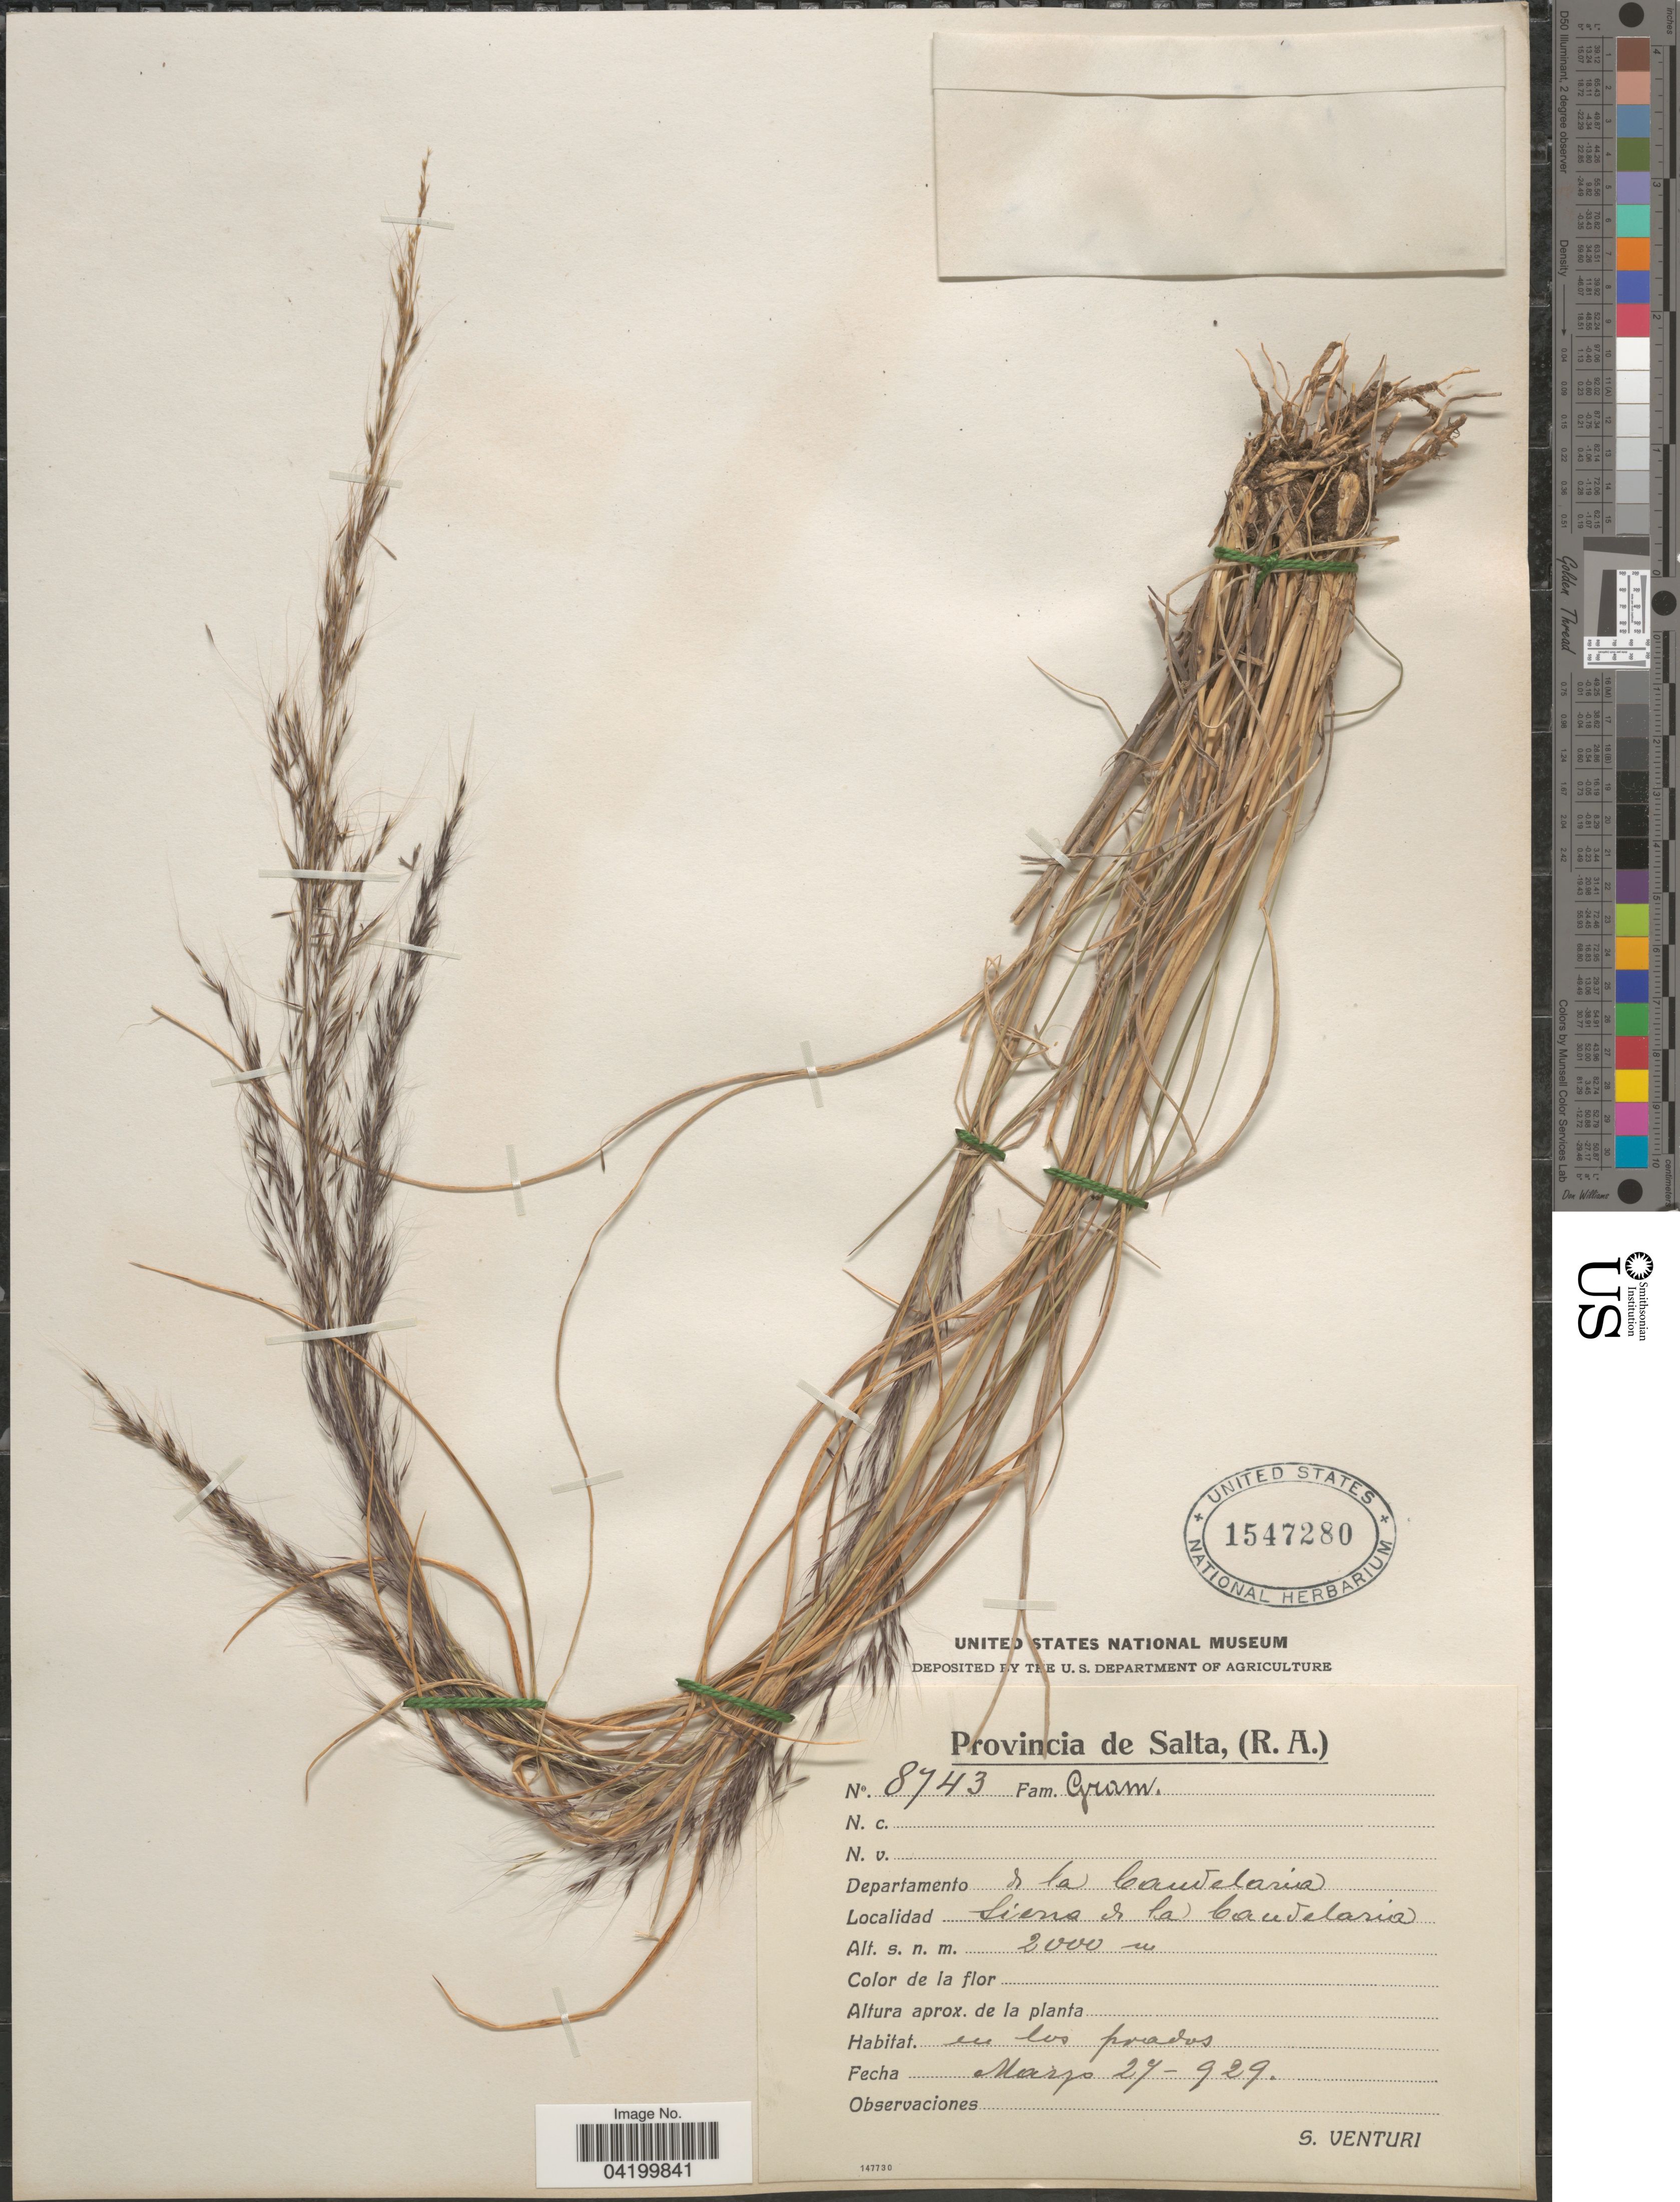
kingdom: Plantae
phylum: Tracheophyta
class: Liliopsida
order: Poales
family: Poaceae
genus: Muhlenbergia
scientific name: Muhlenbergia rigida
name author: (Kunth) Kunth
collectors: S. Venturi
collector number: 8743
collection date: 1929-03-27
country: Argentina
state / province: Salta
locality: (R.A.). Departamento de la Candelaria. Sierra de la Candelaria.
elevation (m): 2000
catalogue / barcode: US 1547280